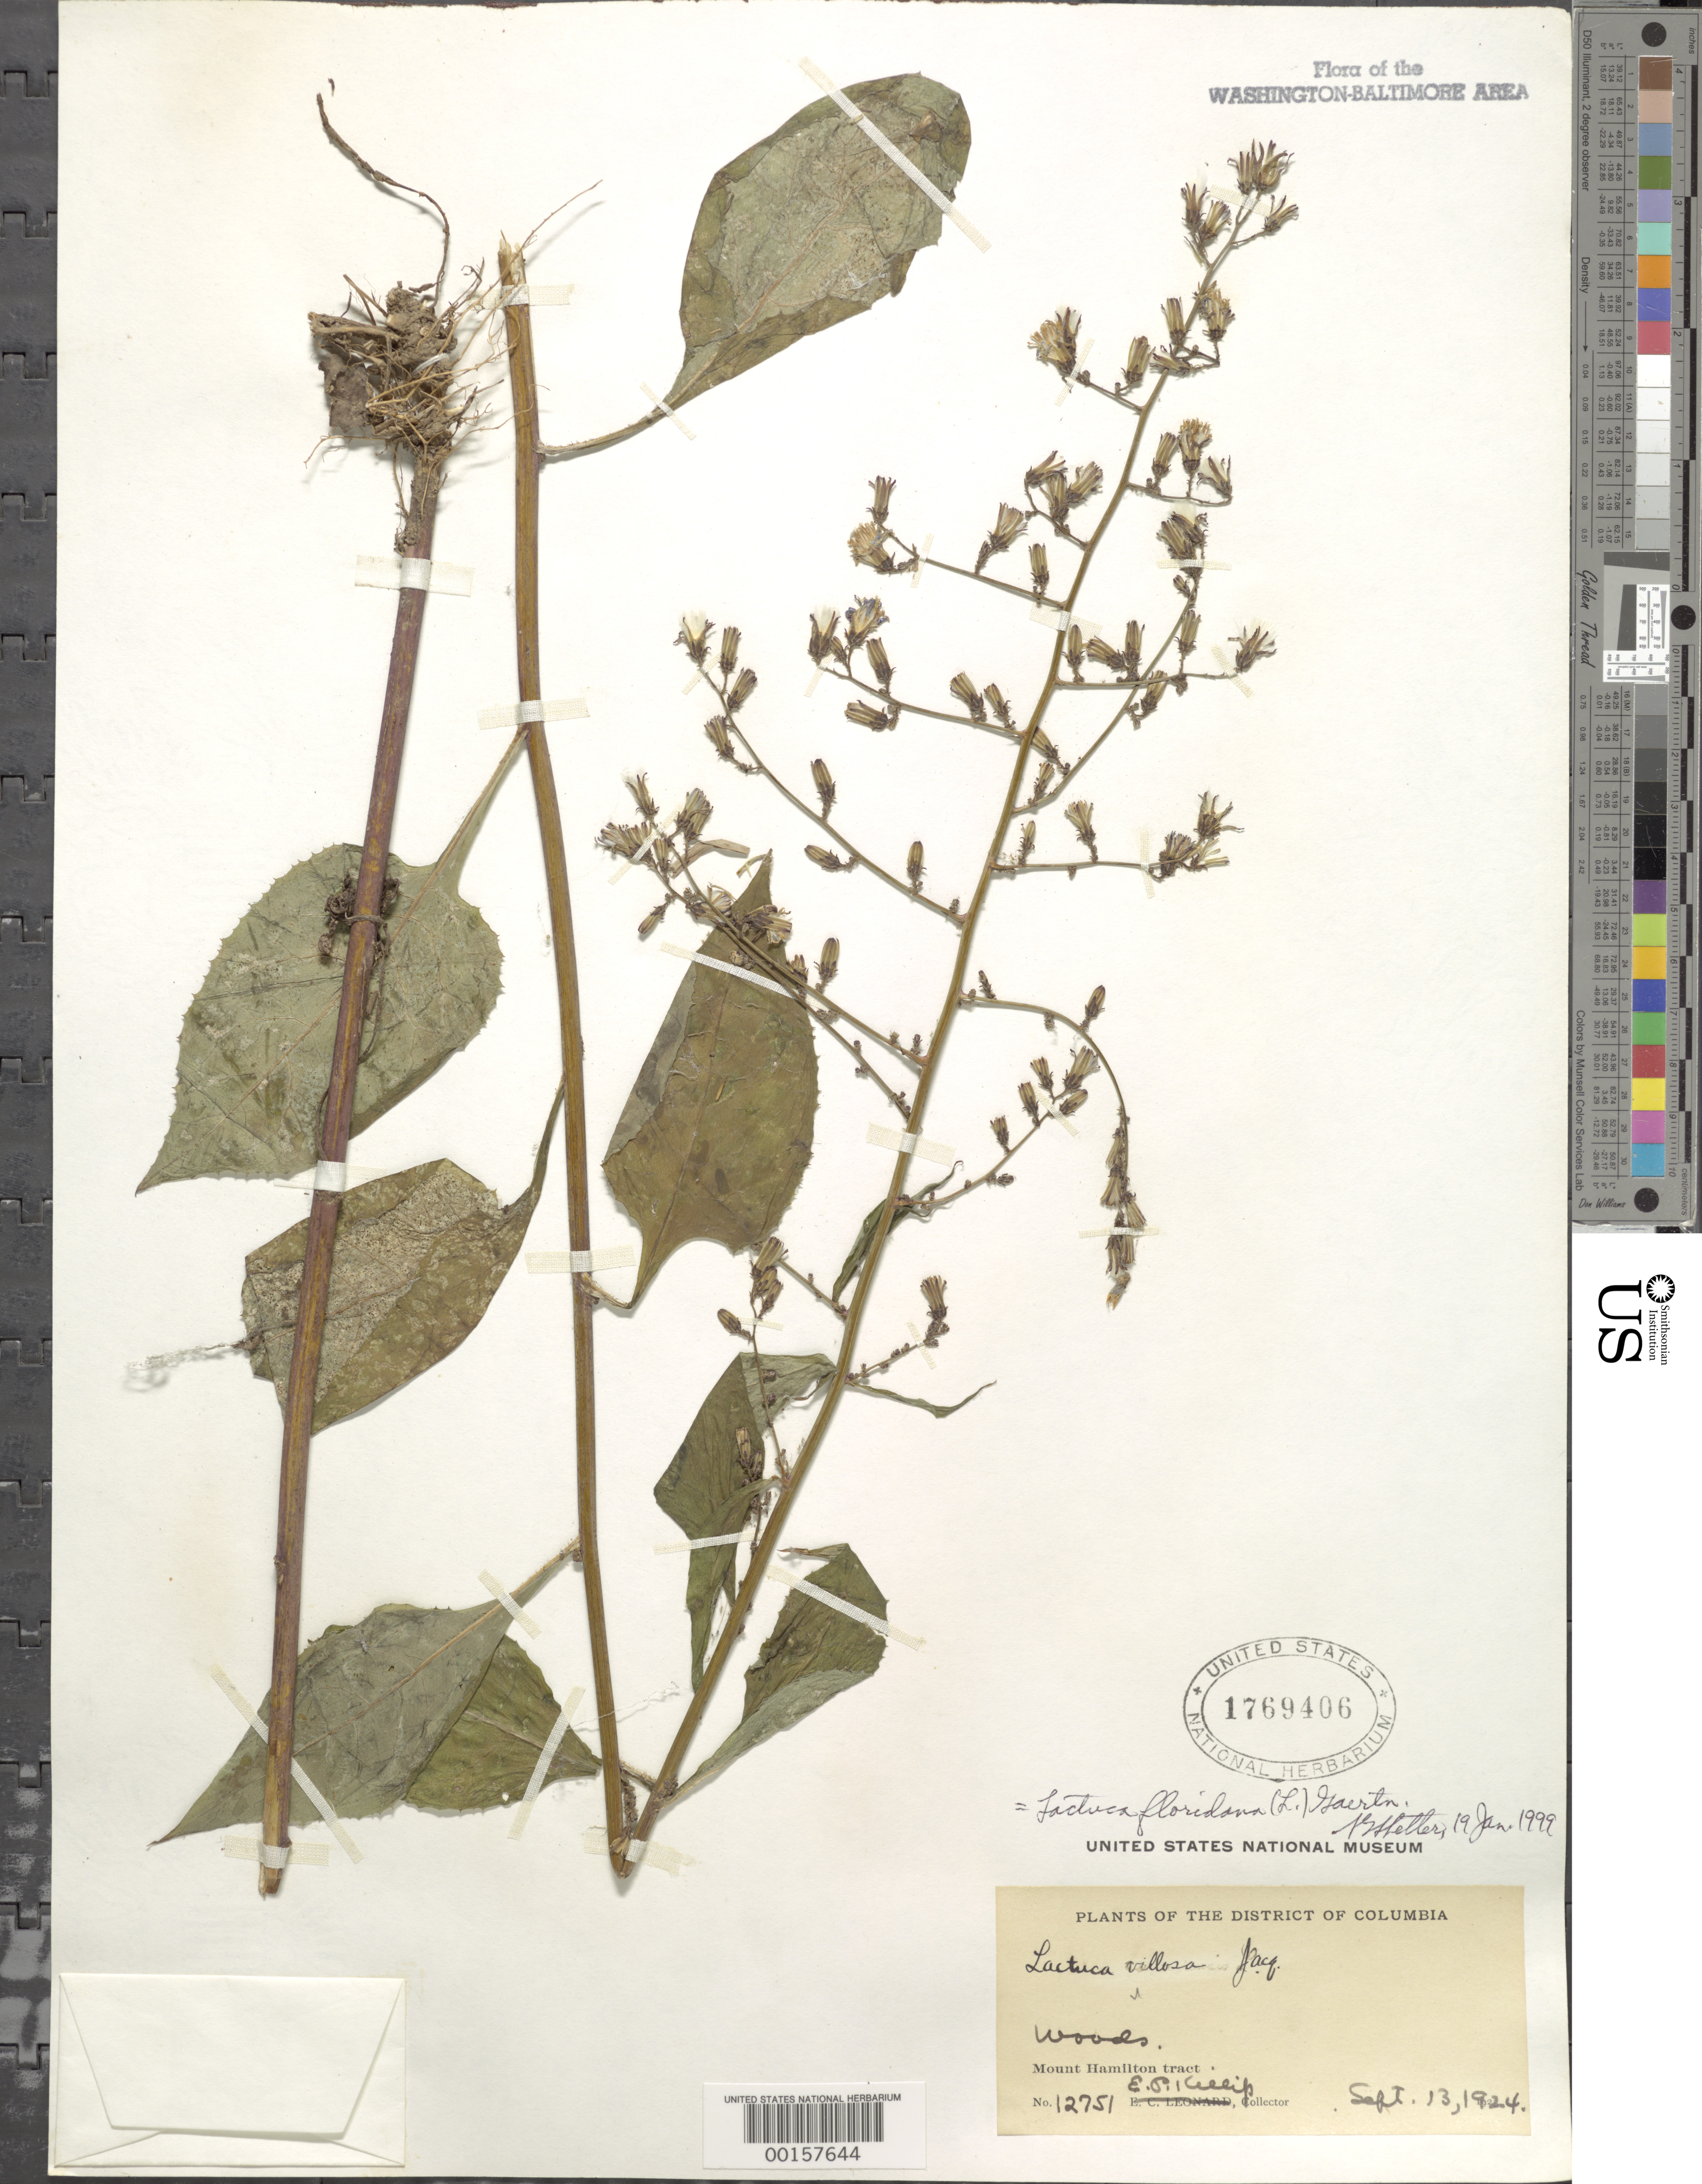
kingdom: Plantae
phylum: Tracheophyta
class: Magnoliopsida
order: Asterales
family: Asteraceae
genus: Lactuca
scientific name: Lactuca floridana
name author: (L.) Gaertn.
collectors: E. P. Killip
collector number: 12751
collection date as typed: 13 Sep 1924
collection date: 1924-09-13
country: United States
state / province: District of Columbia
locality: Mount Hamilton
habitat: Woods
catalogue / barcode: US 1769406